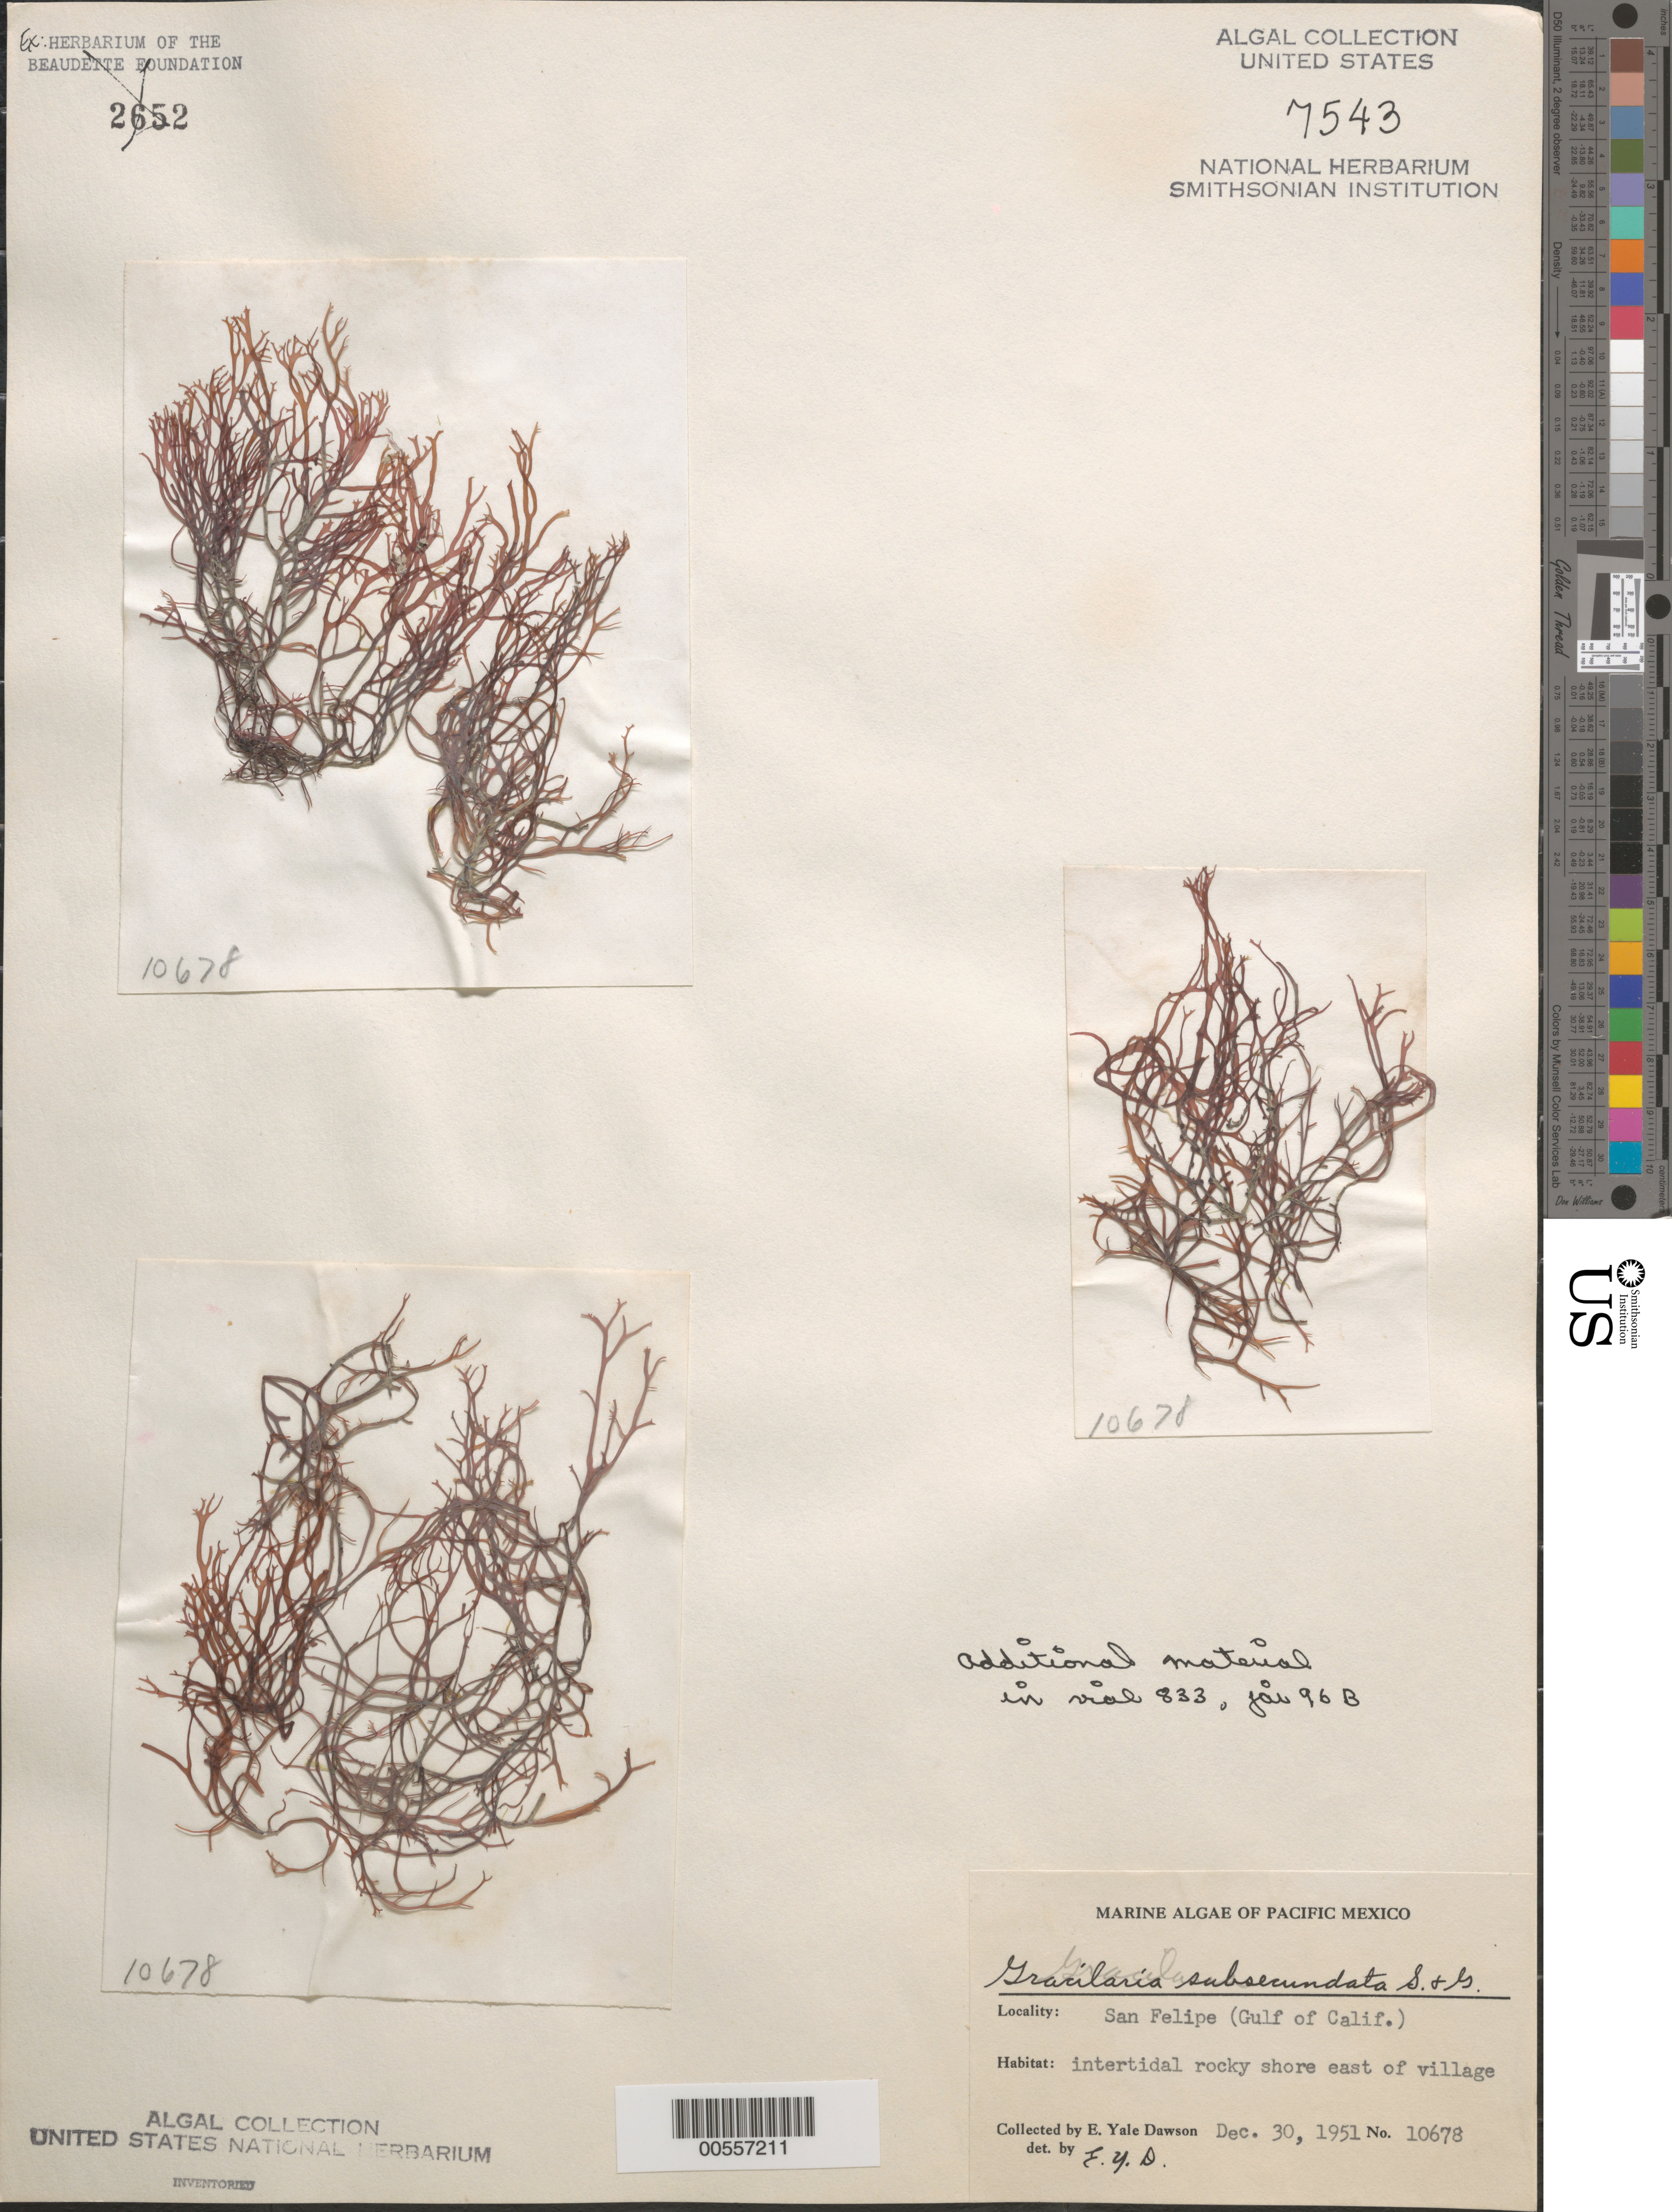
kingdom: Plantae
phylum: Rhodophyta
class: Florideophyceae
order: Gracilariales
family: Gracilariaceae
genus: Gracilaria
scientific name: Gracilaria subsecundata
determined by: Dawson, E. Y.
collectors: E. Y. Dawson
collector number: EYD 10678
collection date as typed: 30 Dec 1951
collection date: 1951-12-30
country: Mexico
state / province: Baja California Norte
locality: San Felipe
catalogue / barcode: US 7543